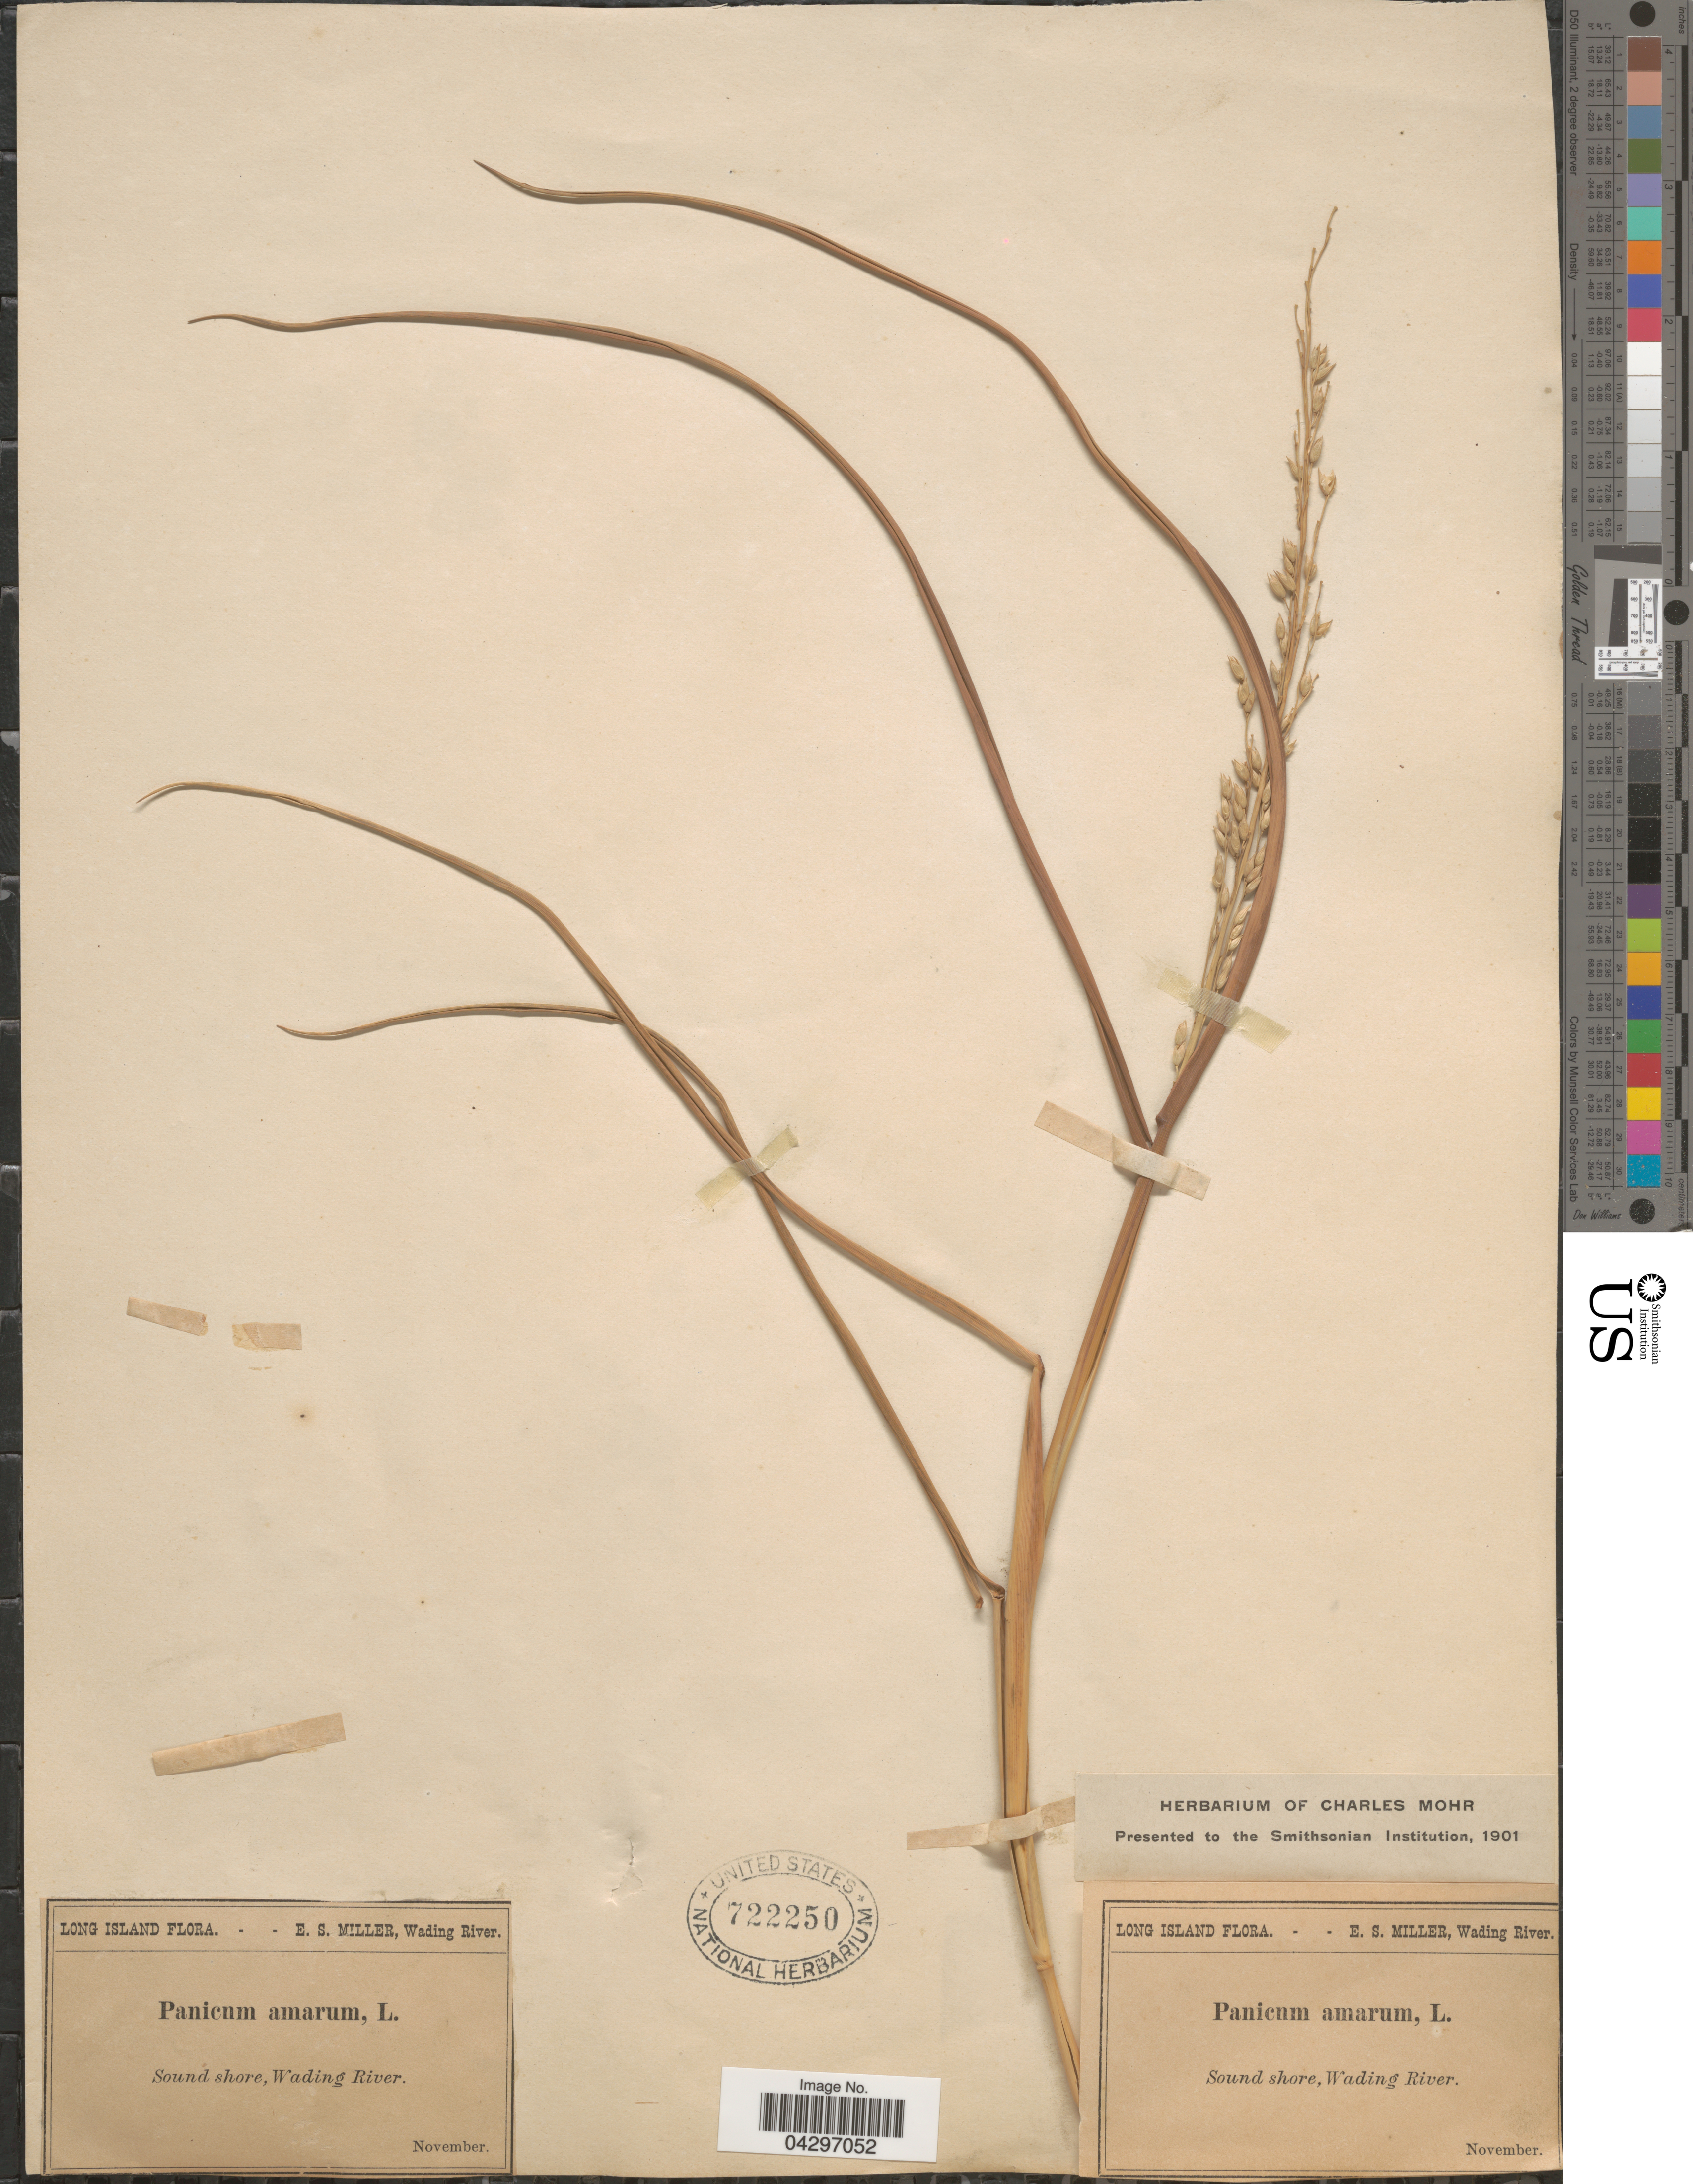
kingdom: Plantae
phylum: Tracheophyta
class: Liliopsida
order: Poales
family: Poaceae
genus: Panicum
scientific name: Panicum amarum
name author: Elliott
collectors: E. S. Miller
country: United States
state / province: New York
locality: Long Island. Sound shore, Wading River.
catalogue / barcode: US 722250